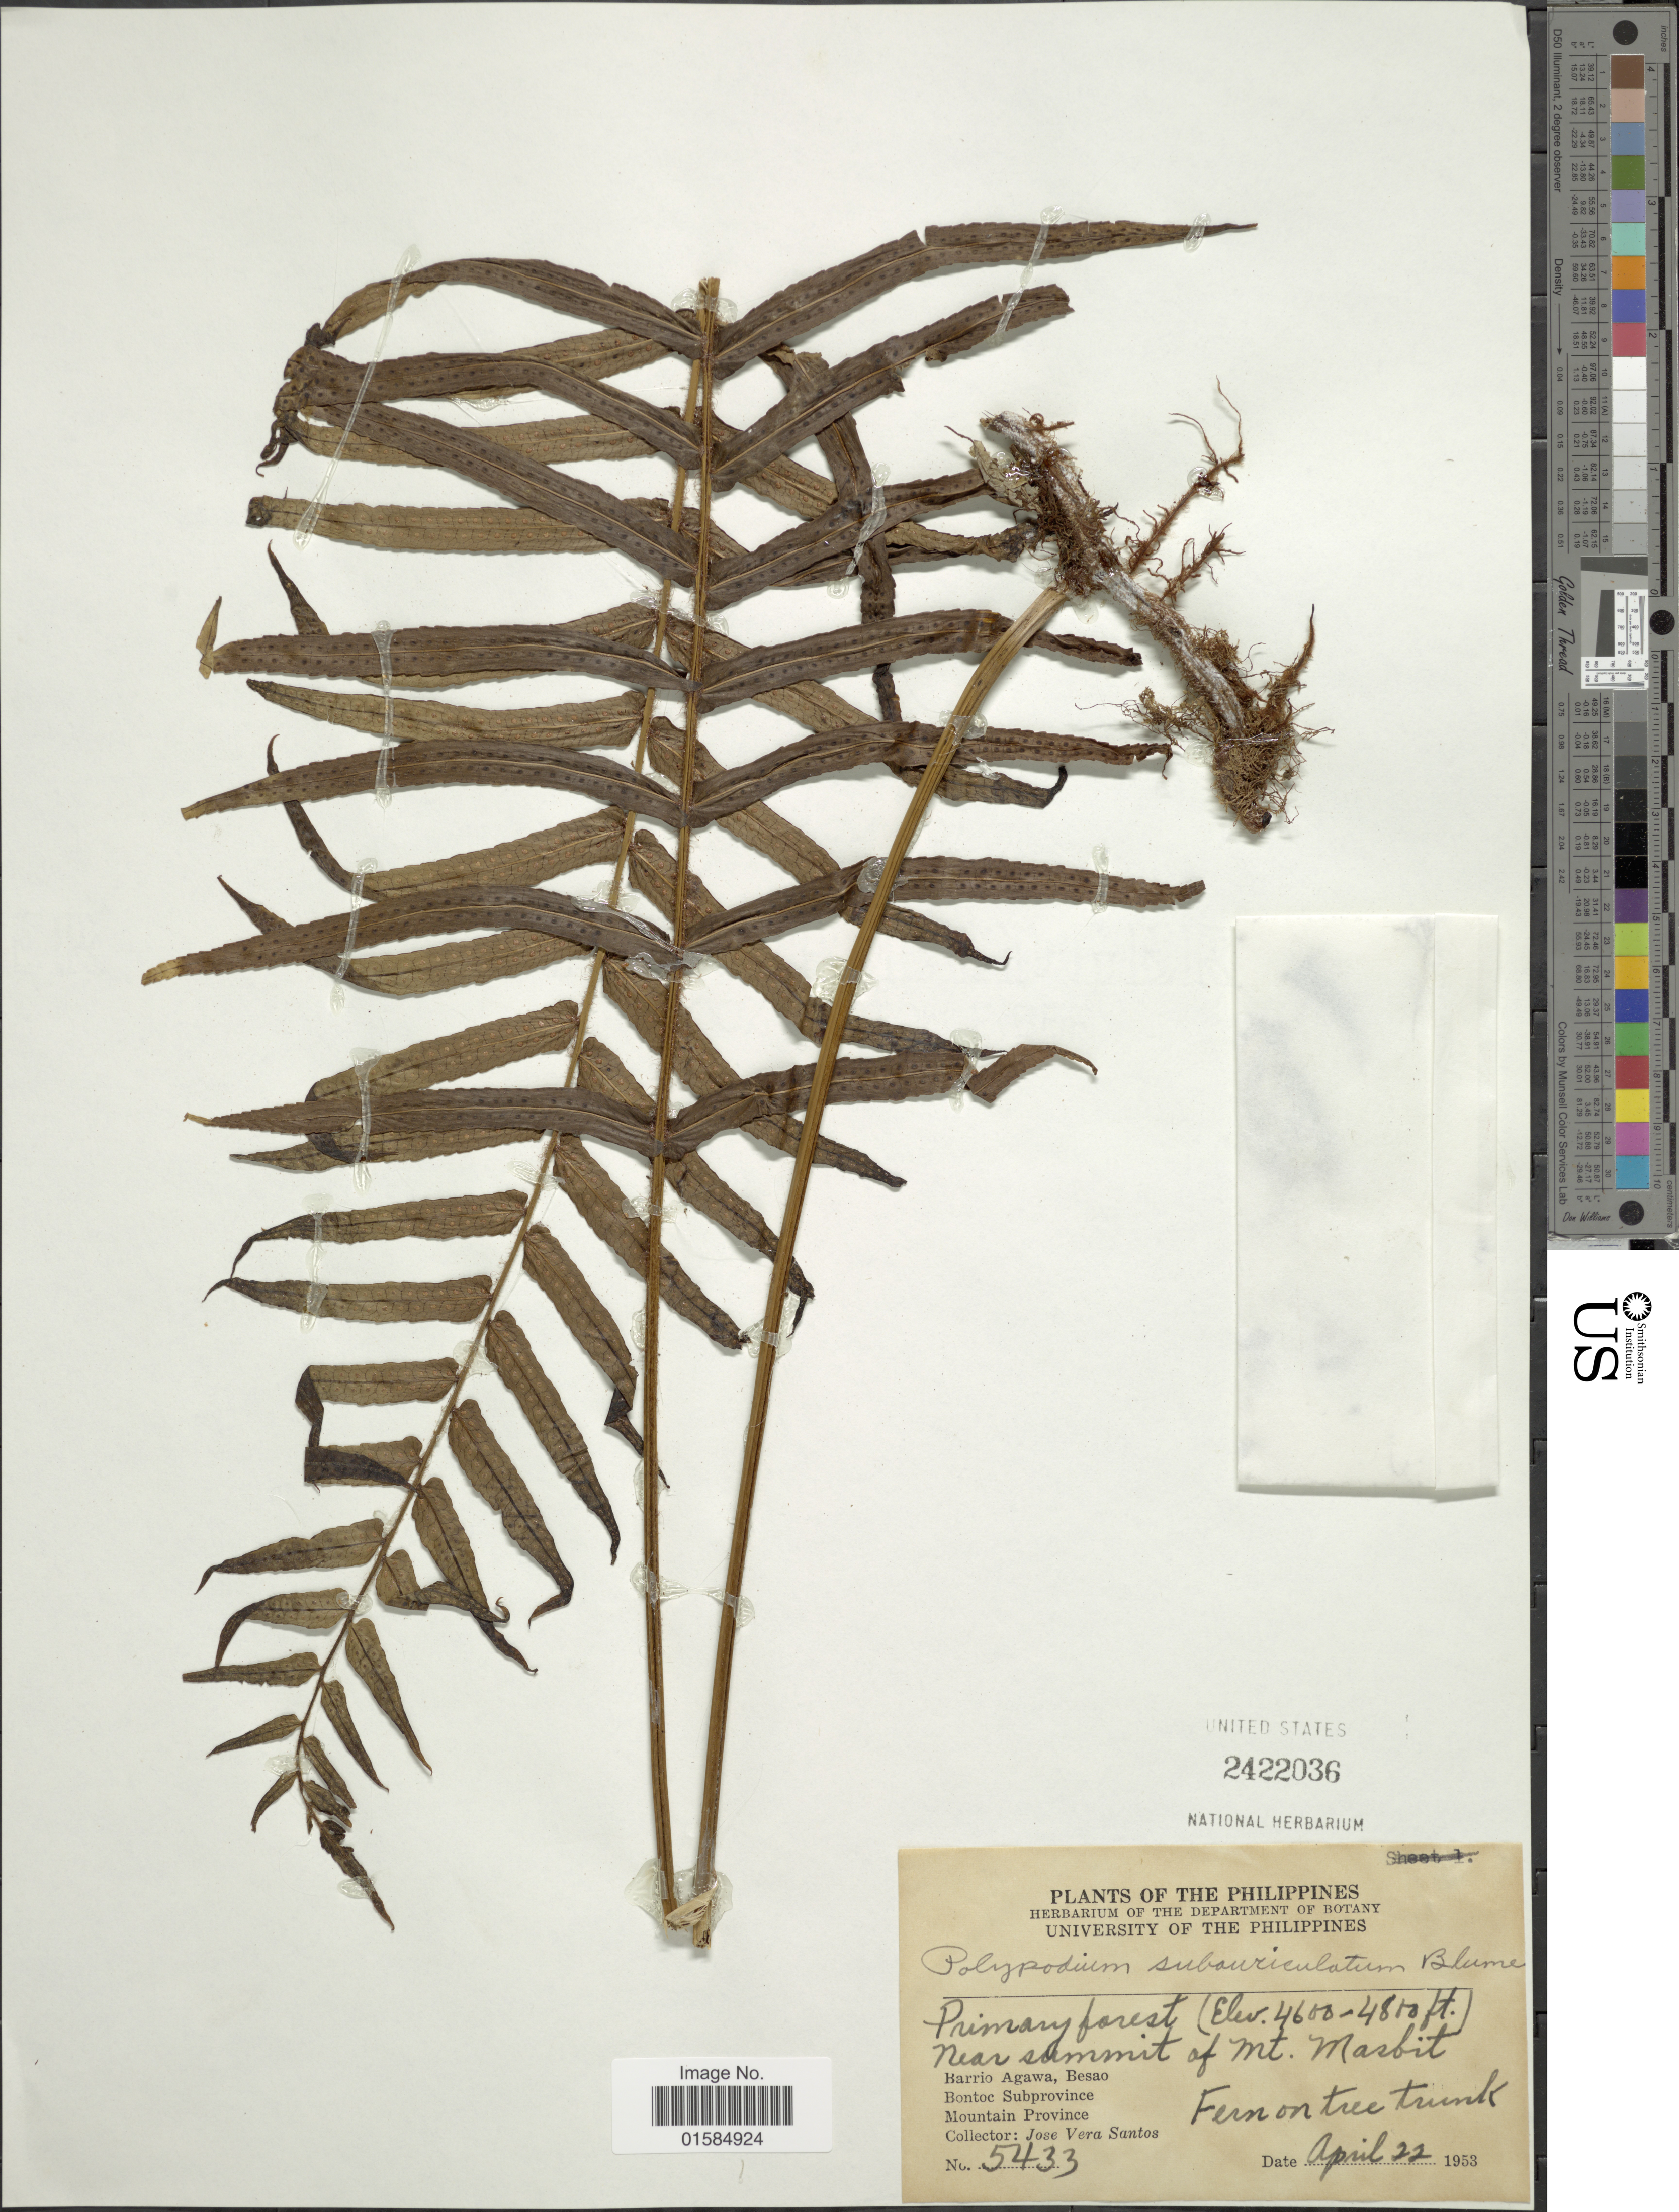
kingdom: Plantae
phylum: Tracheophyta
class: Polypodiopsida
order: Polypodiales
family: Polypodiaceae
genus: Goniophlebium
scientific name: Goniophlebium subauriculatum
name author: (Blume) C. Presl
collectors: J. Santos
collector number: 5433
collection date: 1953-04-22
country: Philippines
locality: Near summit of Mt. Masbit, Barrio Agawa, Besao, Bontoc Subprovince, Mountain Province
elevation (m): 1402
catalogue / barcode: US 2422036